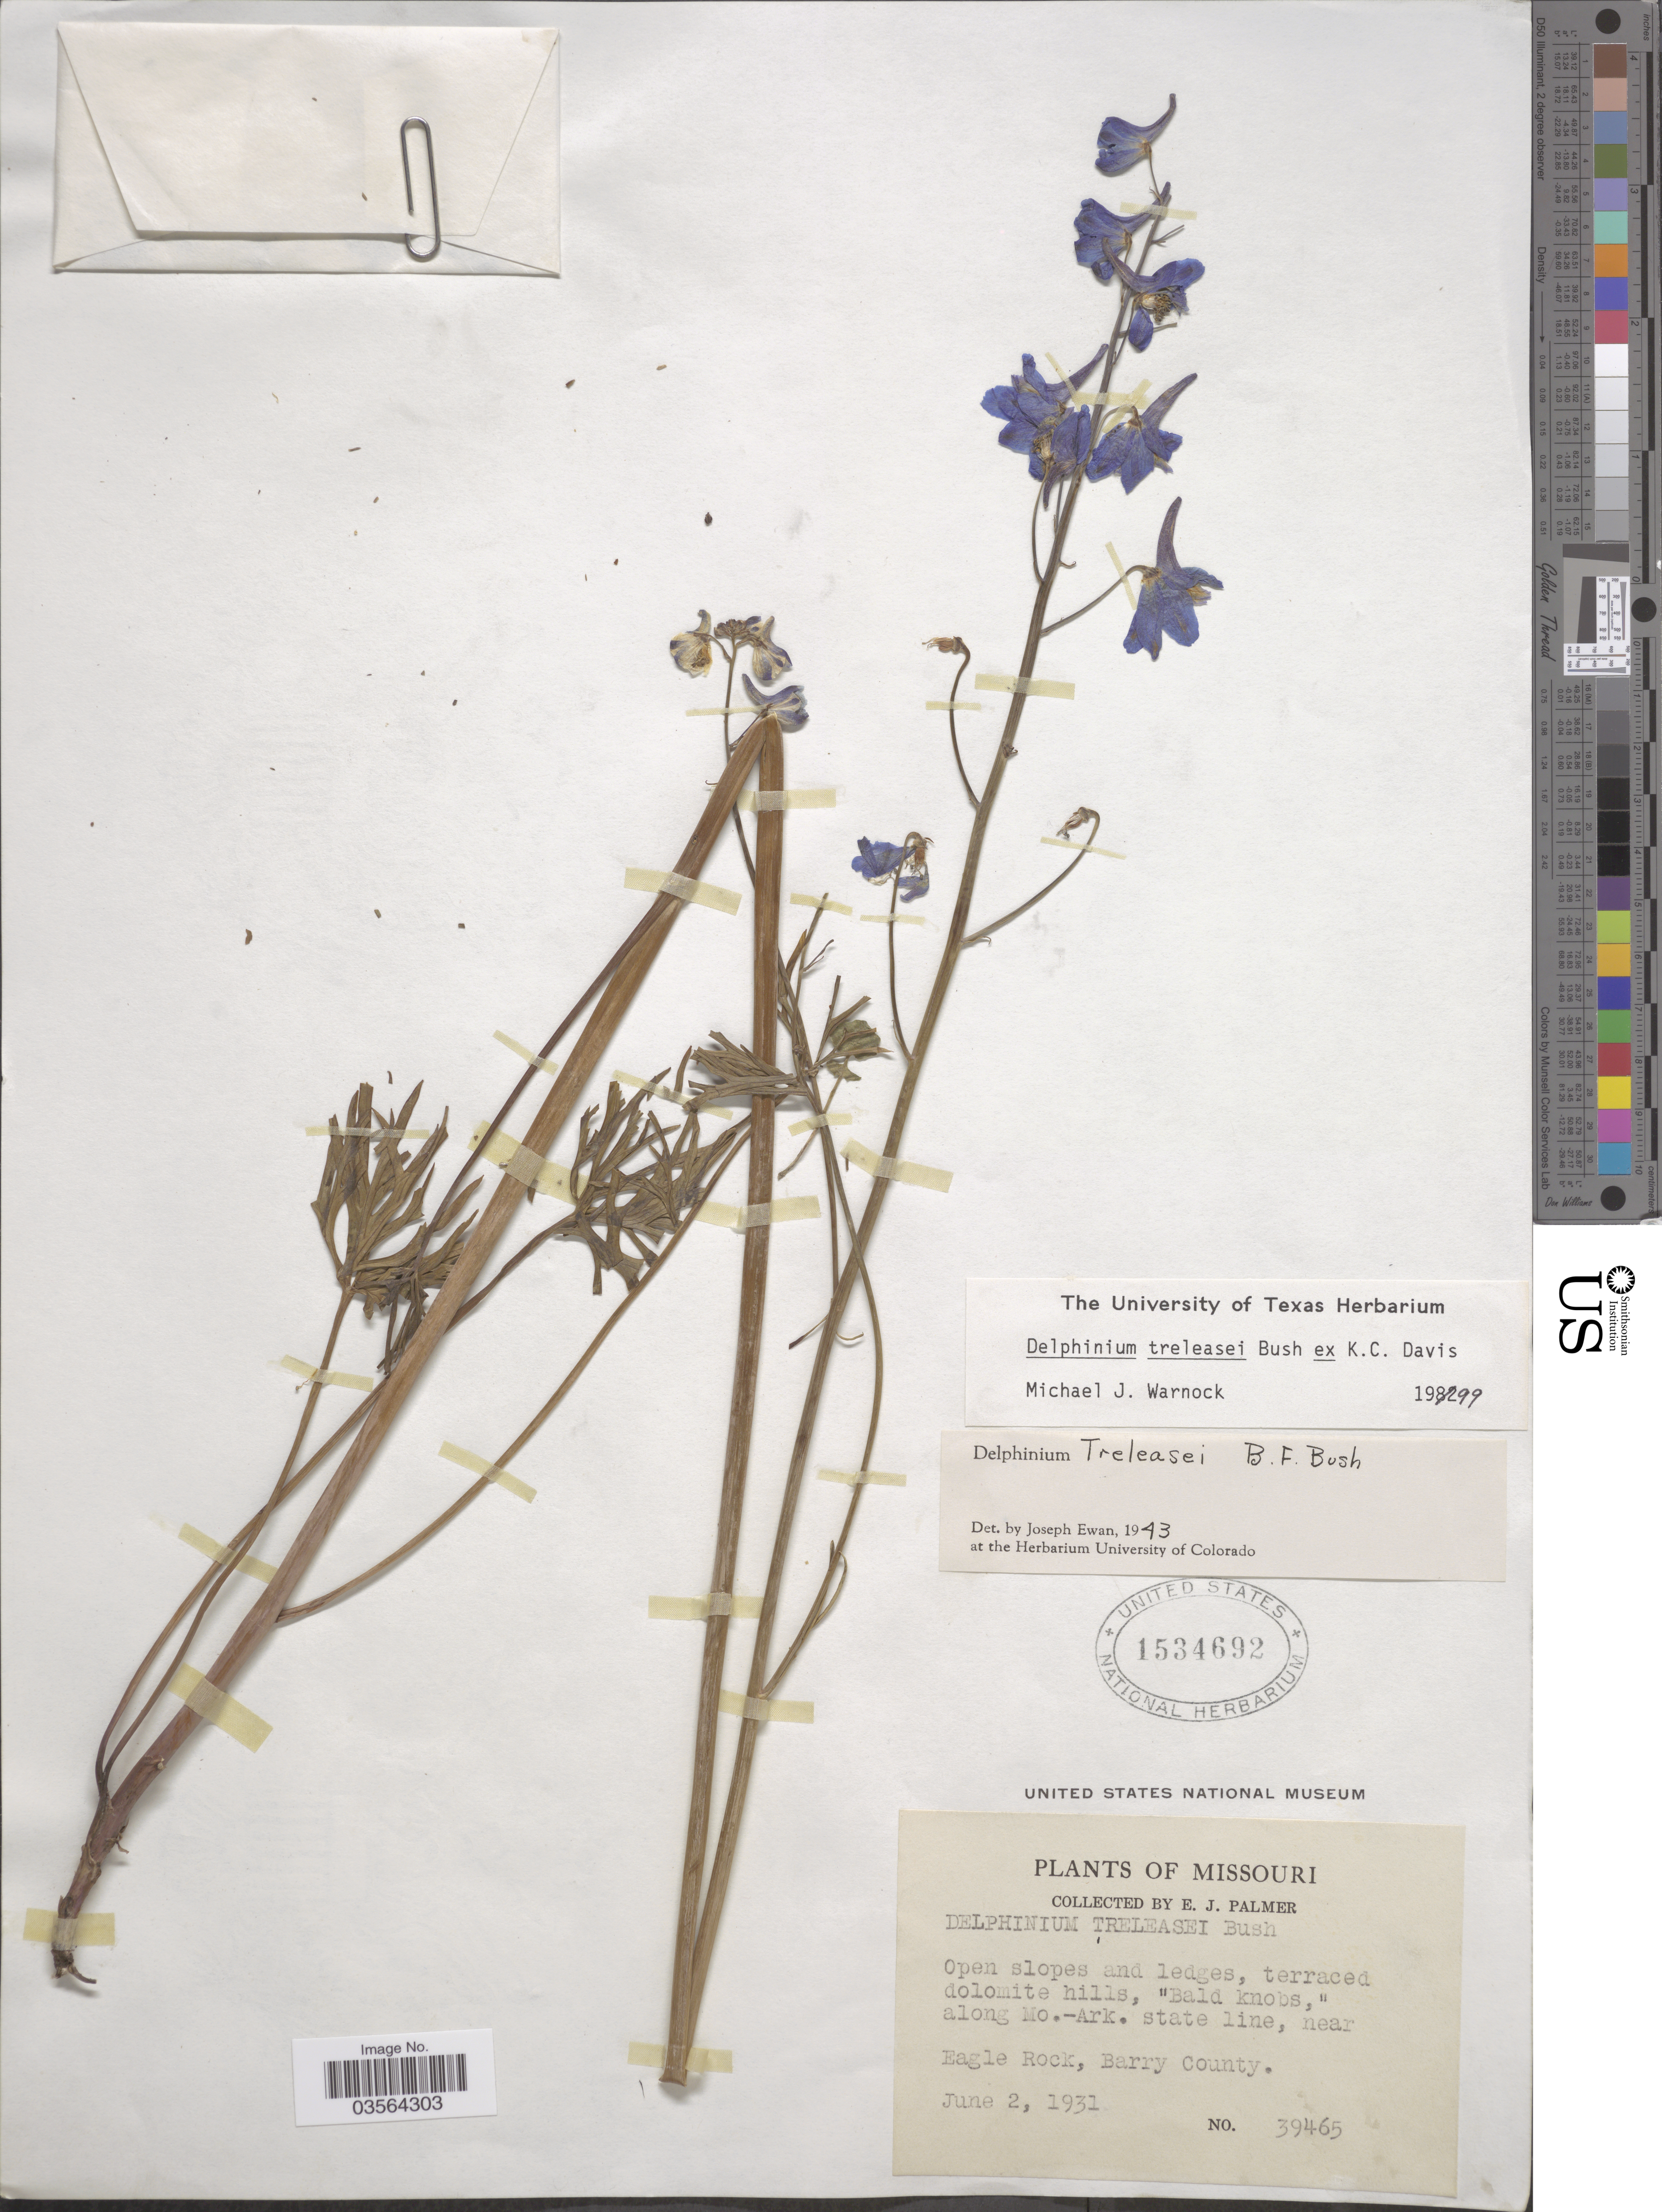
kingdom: Plantae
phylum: Tracheophyta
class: Magnoliopsida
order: Ranunculales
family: Ranunculaceae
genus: Delphinium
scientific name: Delphinium treleasei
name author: Bush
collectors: E. J. Palmer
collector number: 39465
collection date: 1931-06-02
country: United States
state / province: Missouri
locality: Along Mo.-Ark. state line, near Eagle Rock, Barry County.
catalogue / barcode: US 1534692